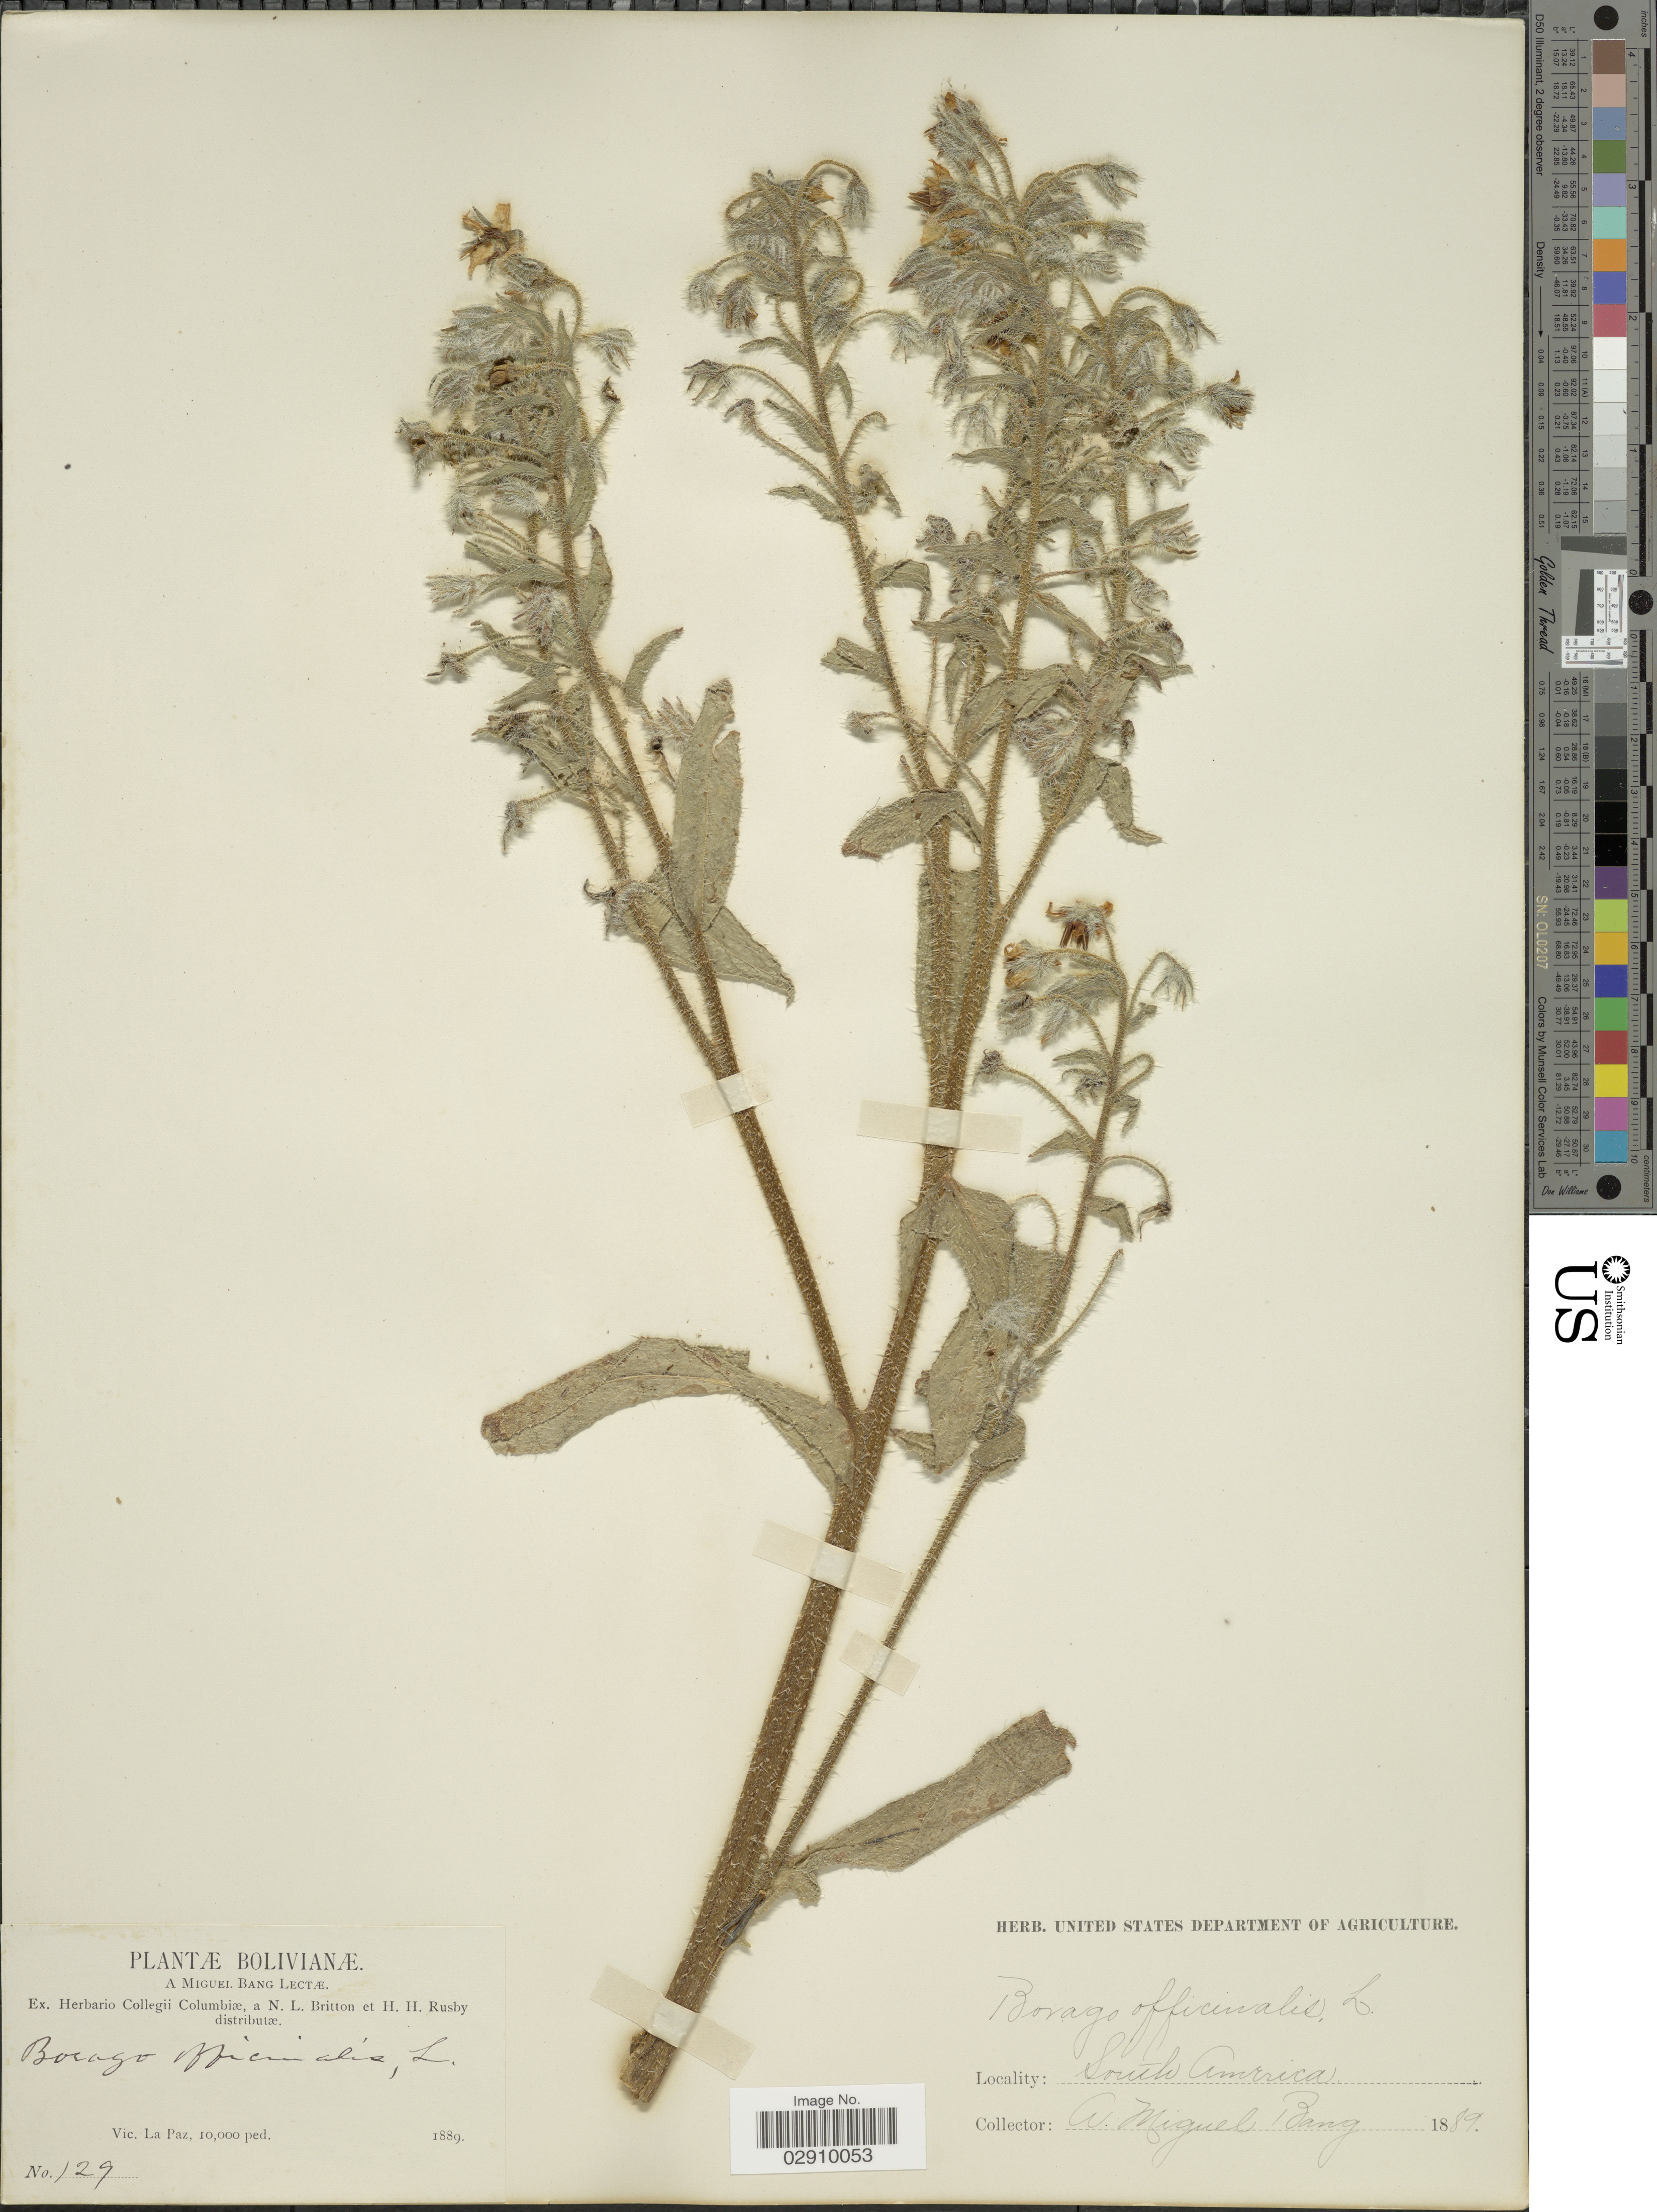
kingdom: Plantae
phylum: Tracheophyta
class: Magnoliopsida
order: Boraginales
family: Boraginaceae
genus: Borago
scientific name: Borago officinalis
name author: L.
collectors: M. Bang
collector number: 129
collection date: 1889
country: Bolivia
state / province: La Paz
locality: Vic. La Paz.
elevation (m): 3048